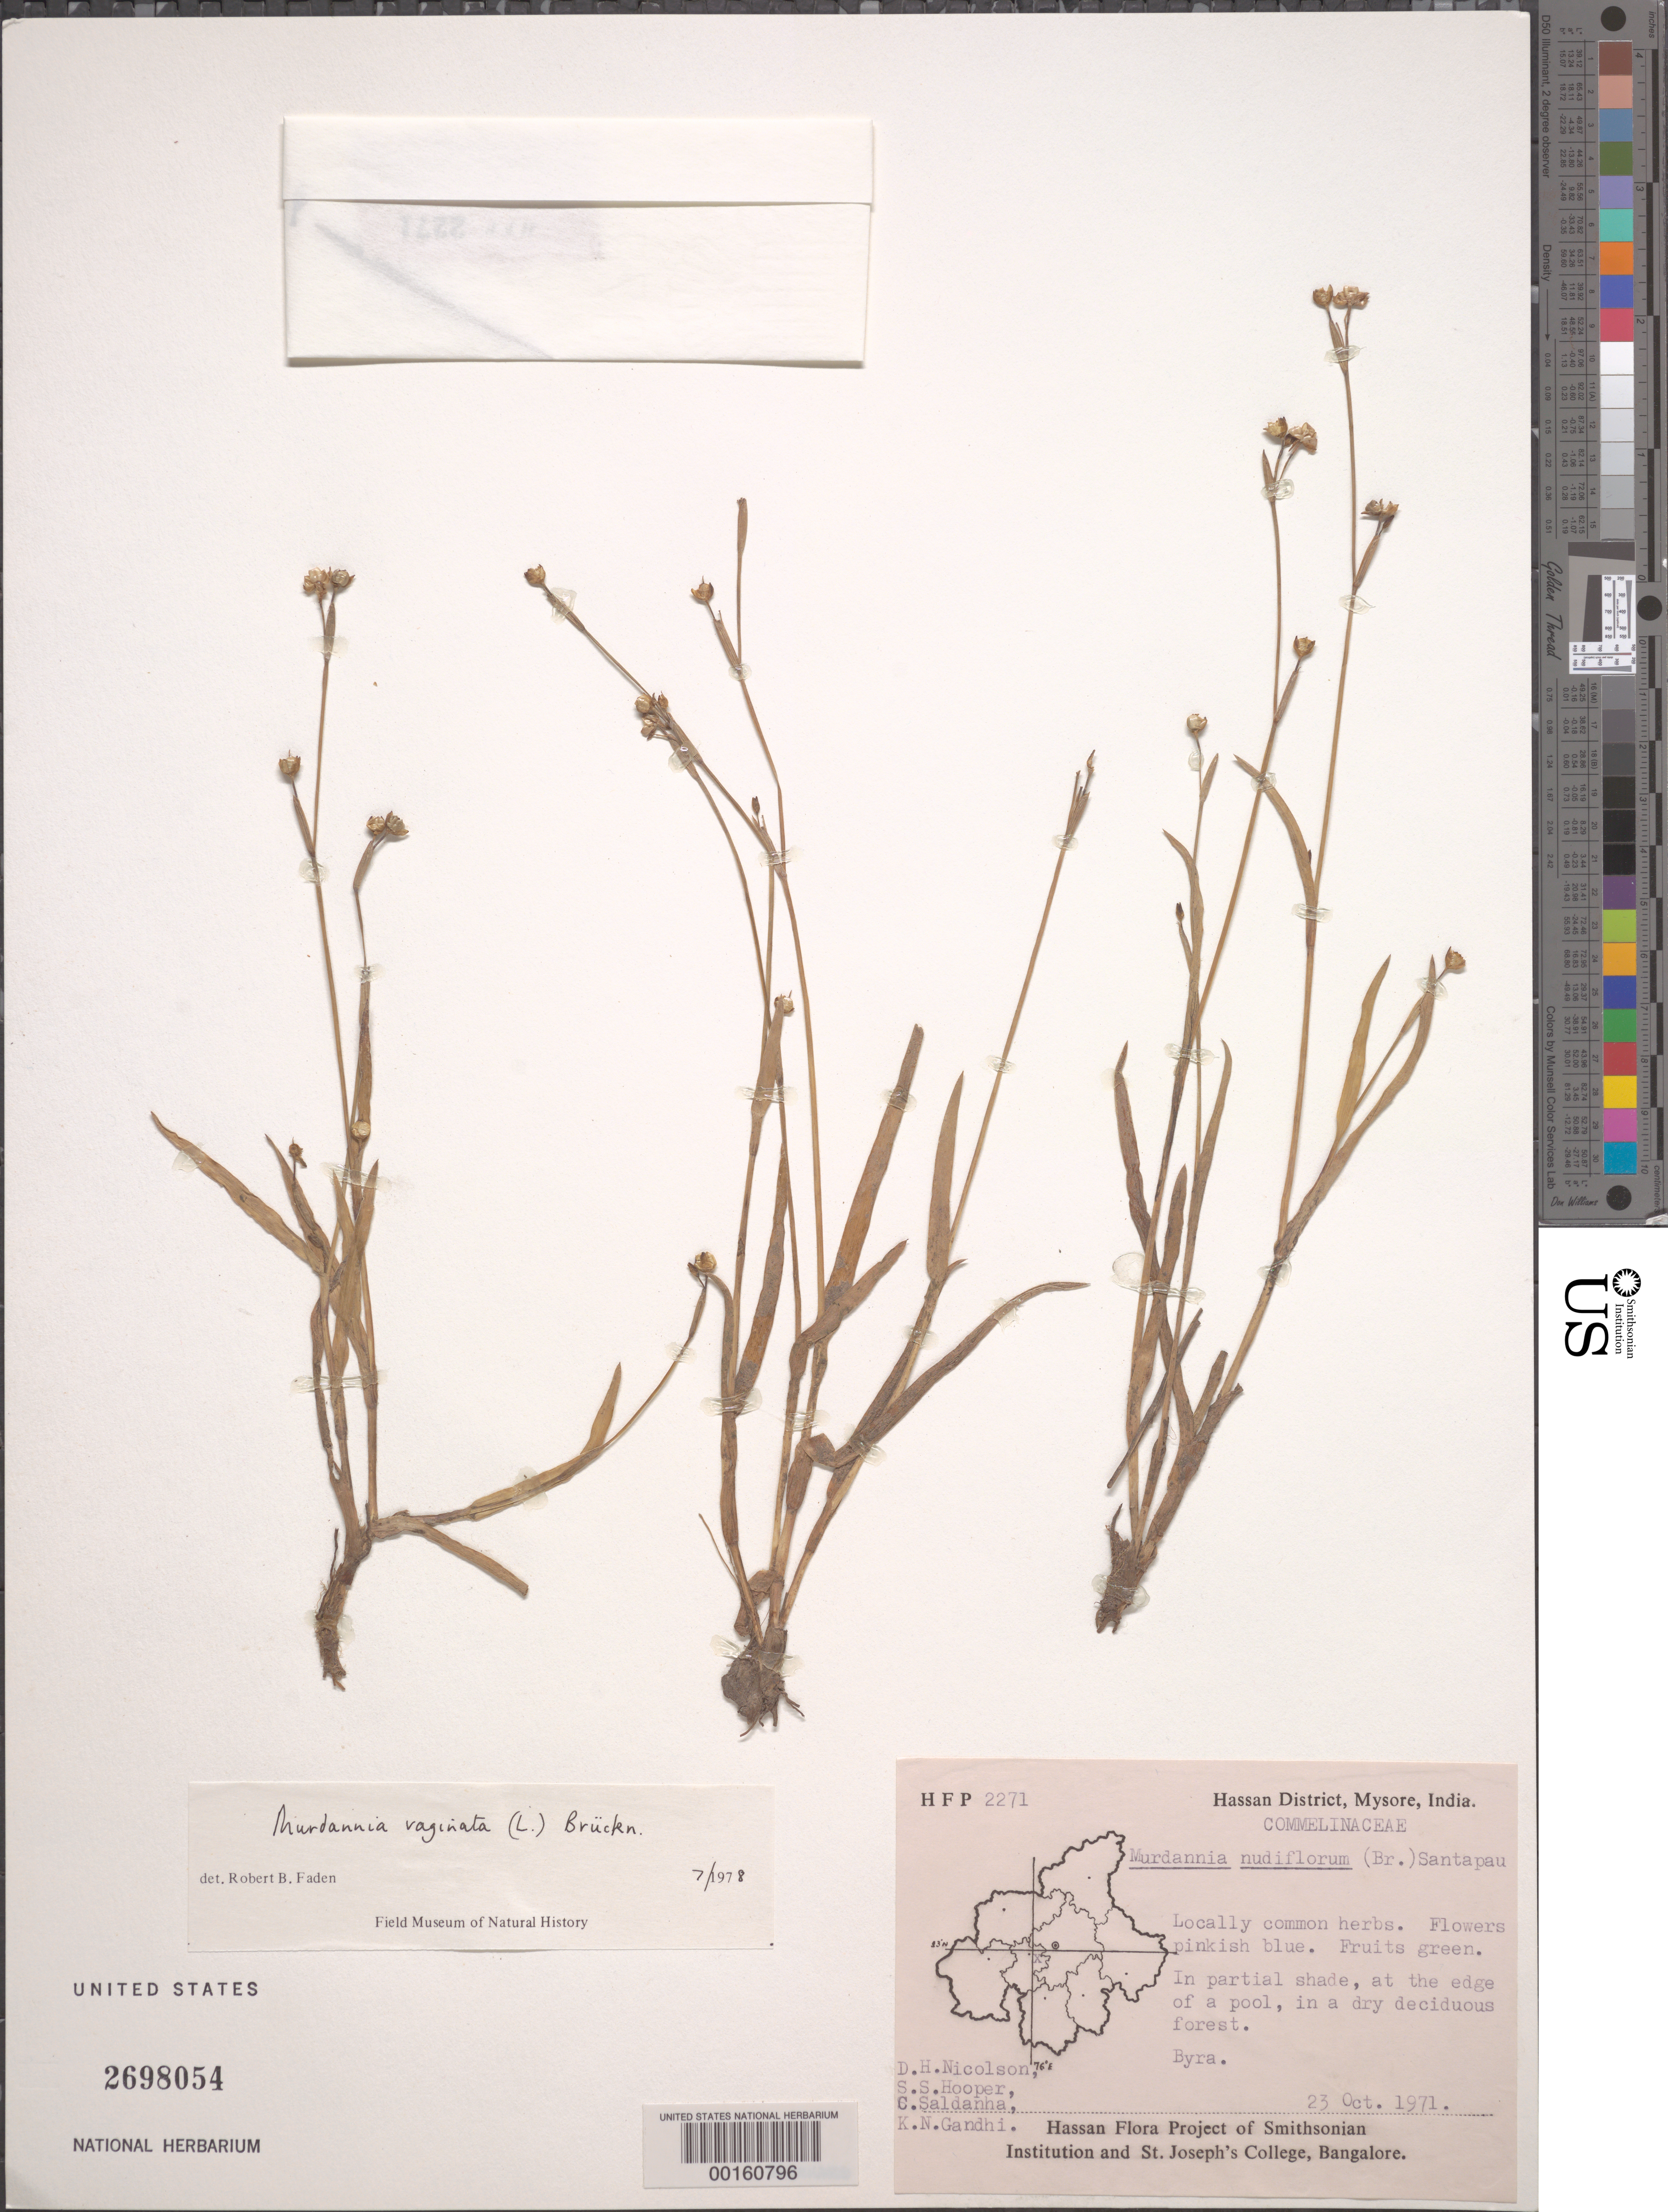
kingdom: Plantae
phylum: Tracheophyta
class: Liliopsida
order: Commelinales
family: Commelinaceae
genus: Murdannia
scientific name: Murdannia vaginata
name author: (L.) G. Brückn.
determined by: Faden, Robert B., (US), Smithsonian Institution - National Museum of Natural History (UNITED STATES)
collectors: D. H. Nicolson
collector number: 2271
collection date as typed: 23 Oct 1971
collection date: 1971-10-23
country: India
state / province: Karnataka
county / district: Hassan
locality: Byra, mysore state [mysore state = karnataka.]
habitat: Partial shade, pool in dry deciduous forest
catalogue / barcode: US 2698054